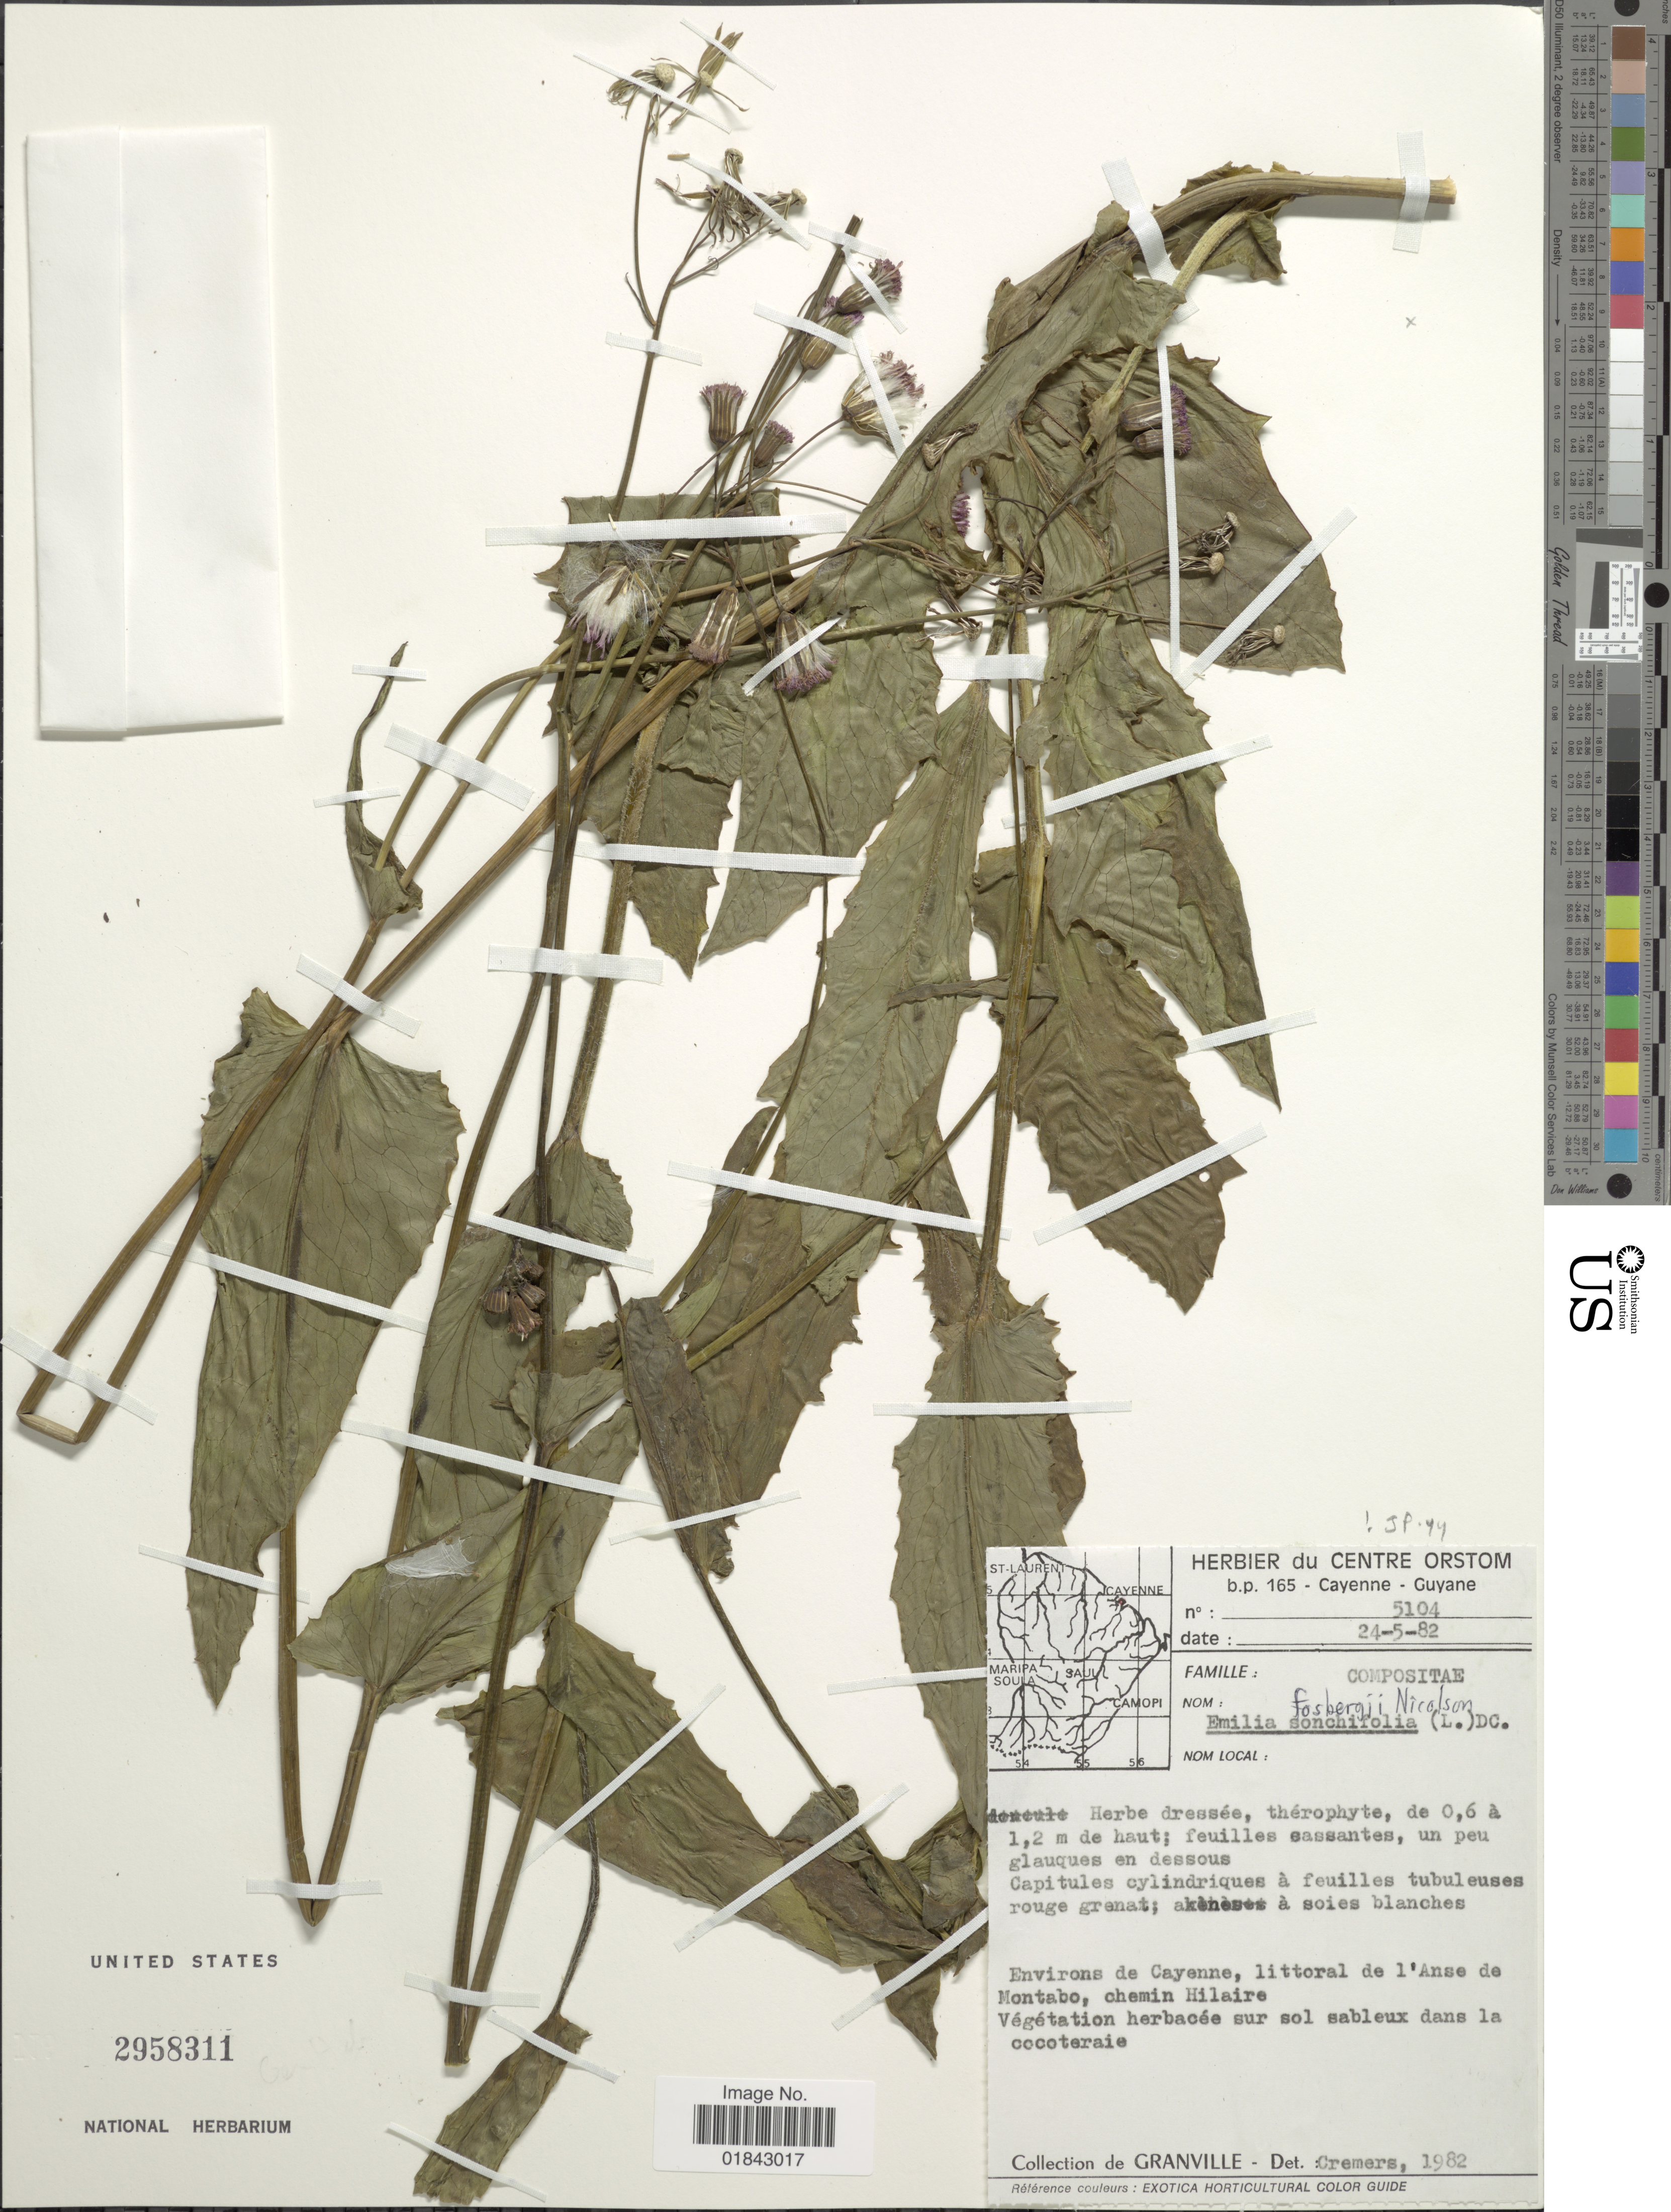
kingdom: Plantae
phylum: Tracheophyta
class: Magnoliopsida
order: Asterales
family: Asteraceae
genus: Emilia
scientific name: Emilia fosbergii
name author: Nicolson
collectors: Granville & Cremers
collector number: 5104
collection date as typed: Transcribed d/m/y: 24/5/82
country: French Guiana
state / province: Cayenne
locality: Littoral de l'Ansee de Montabo, chemin Hilaire, Végétation herbacée sur sol sableux dans la cocoteraie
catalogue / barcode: US 2958311